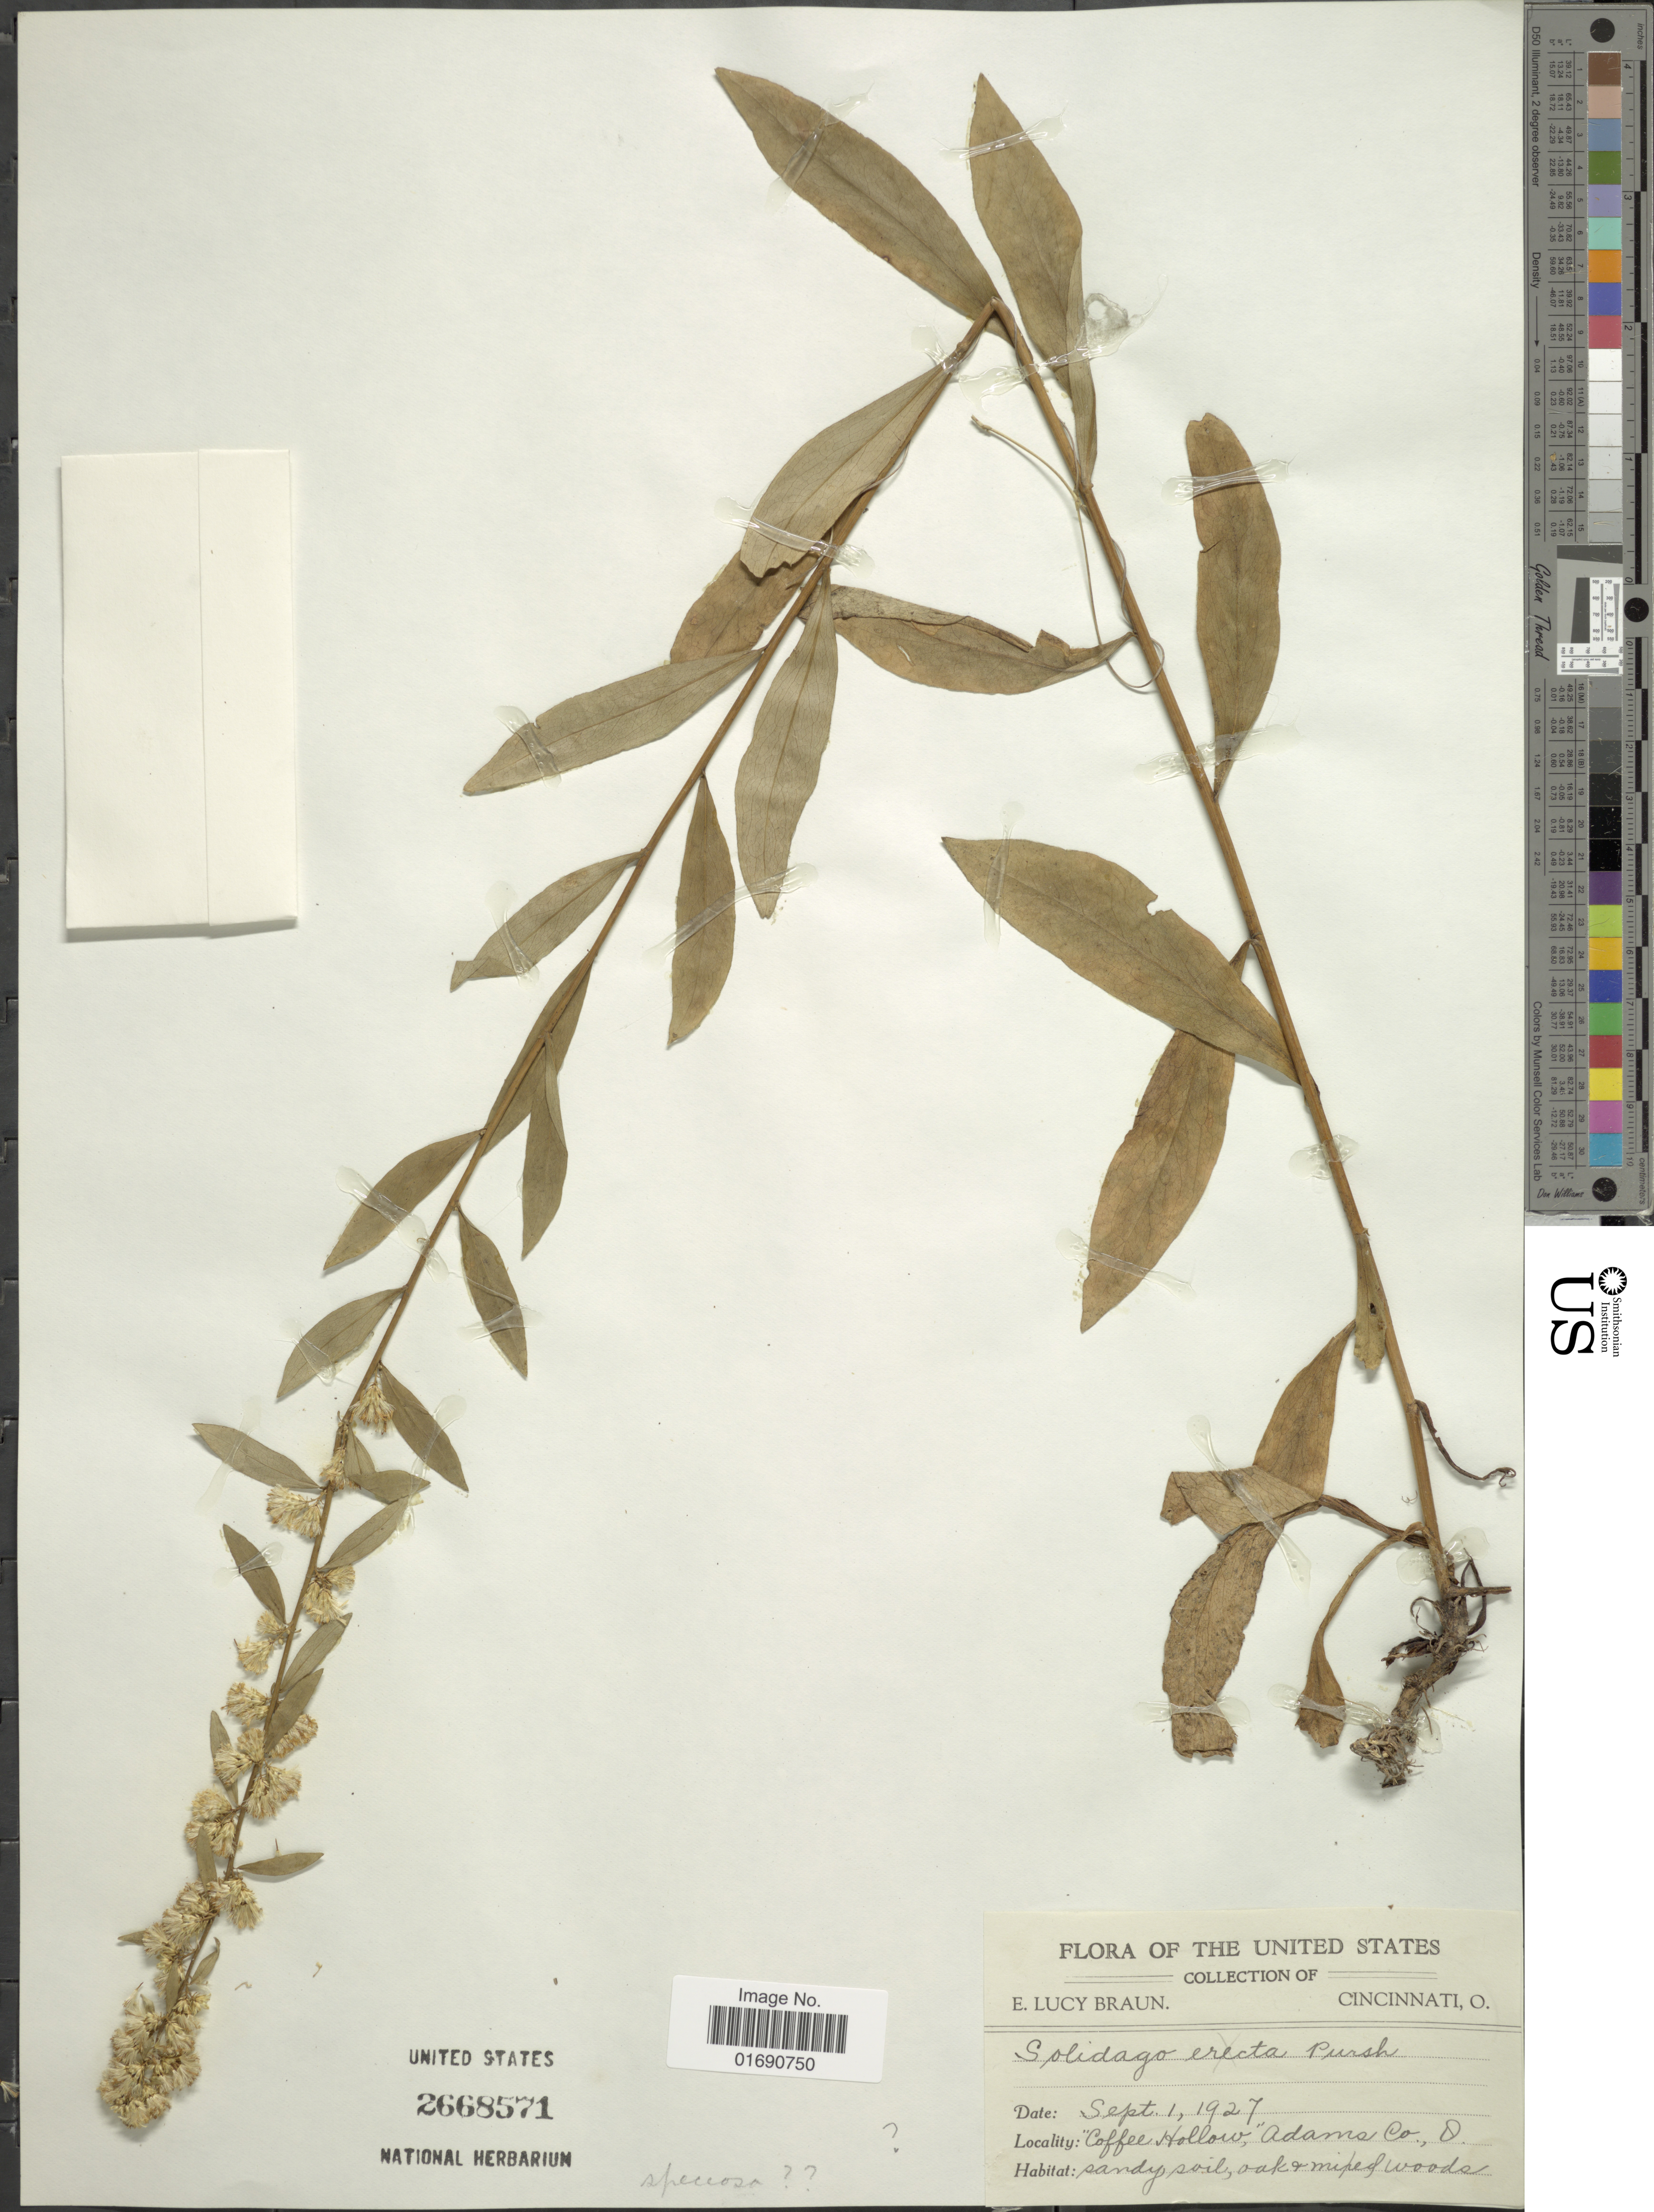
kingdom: Plantae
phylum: Tracheophyta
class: Magnoliopsida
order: Asterales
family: Asteraceae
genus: Solidago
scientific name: Solidago speciosa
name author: Nutt.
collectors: E. L. Braun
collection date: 1927-09-01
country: United States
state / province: Ohio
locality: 'Coffee Hollow,'Adams Co., sandy soil, oak & mile woods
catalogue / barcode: US 2668571